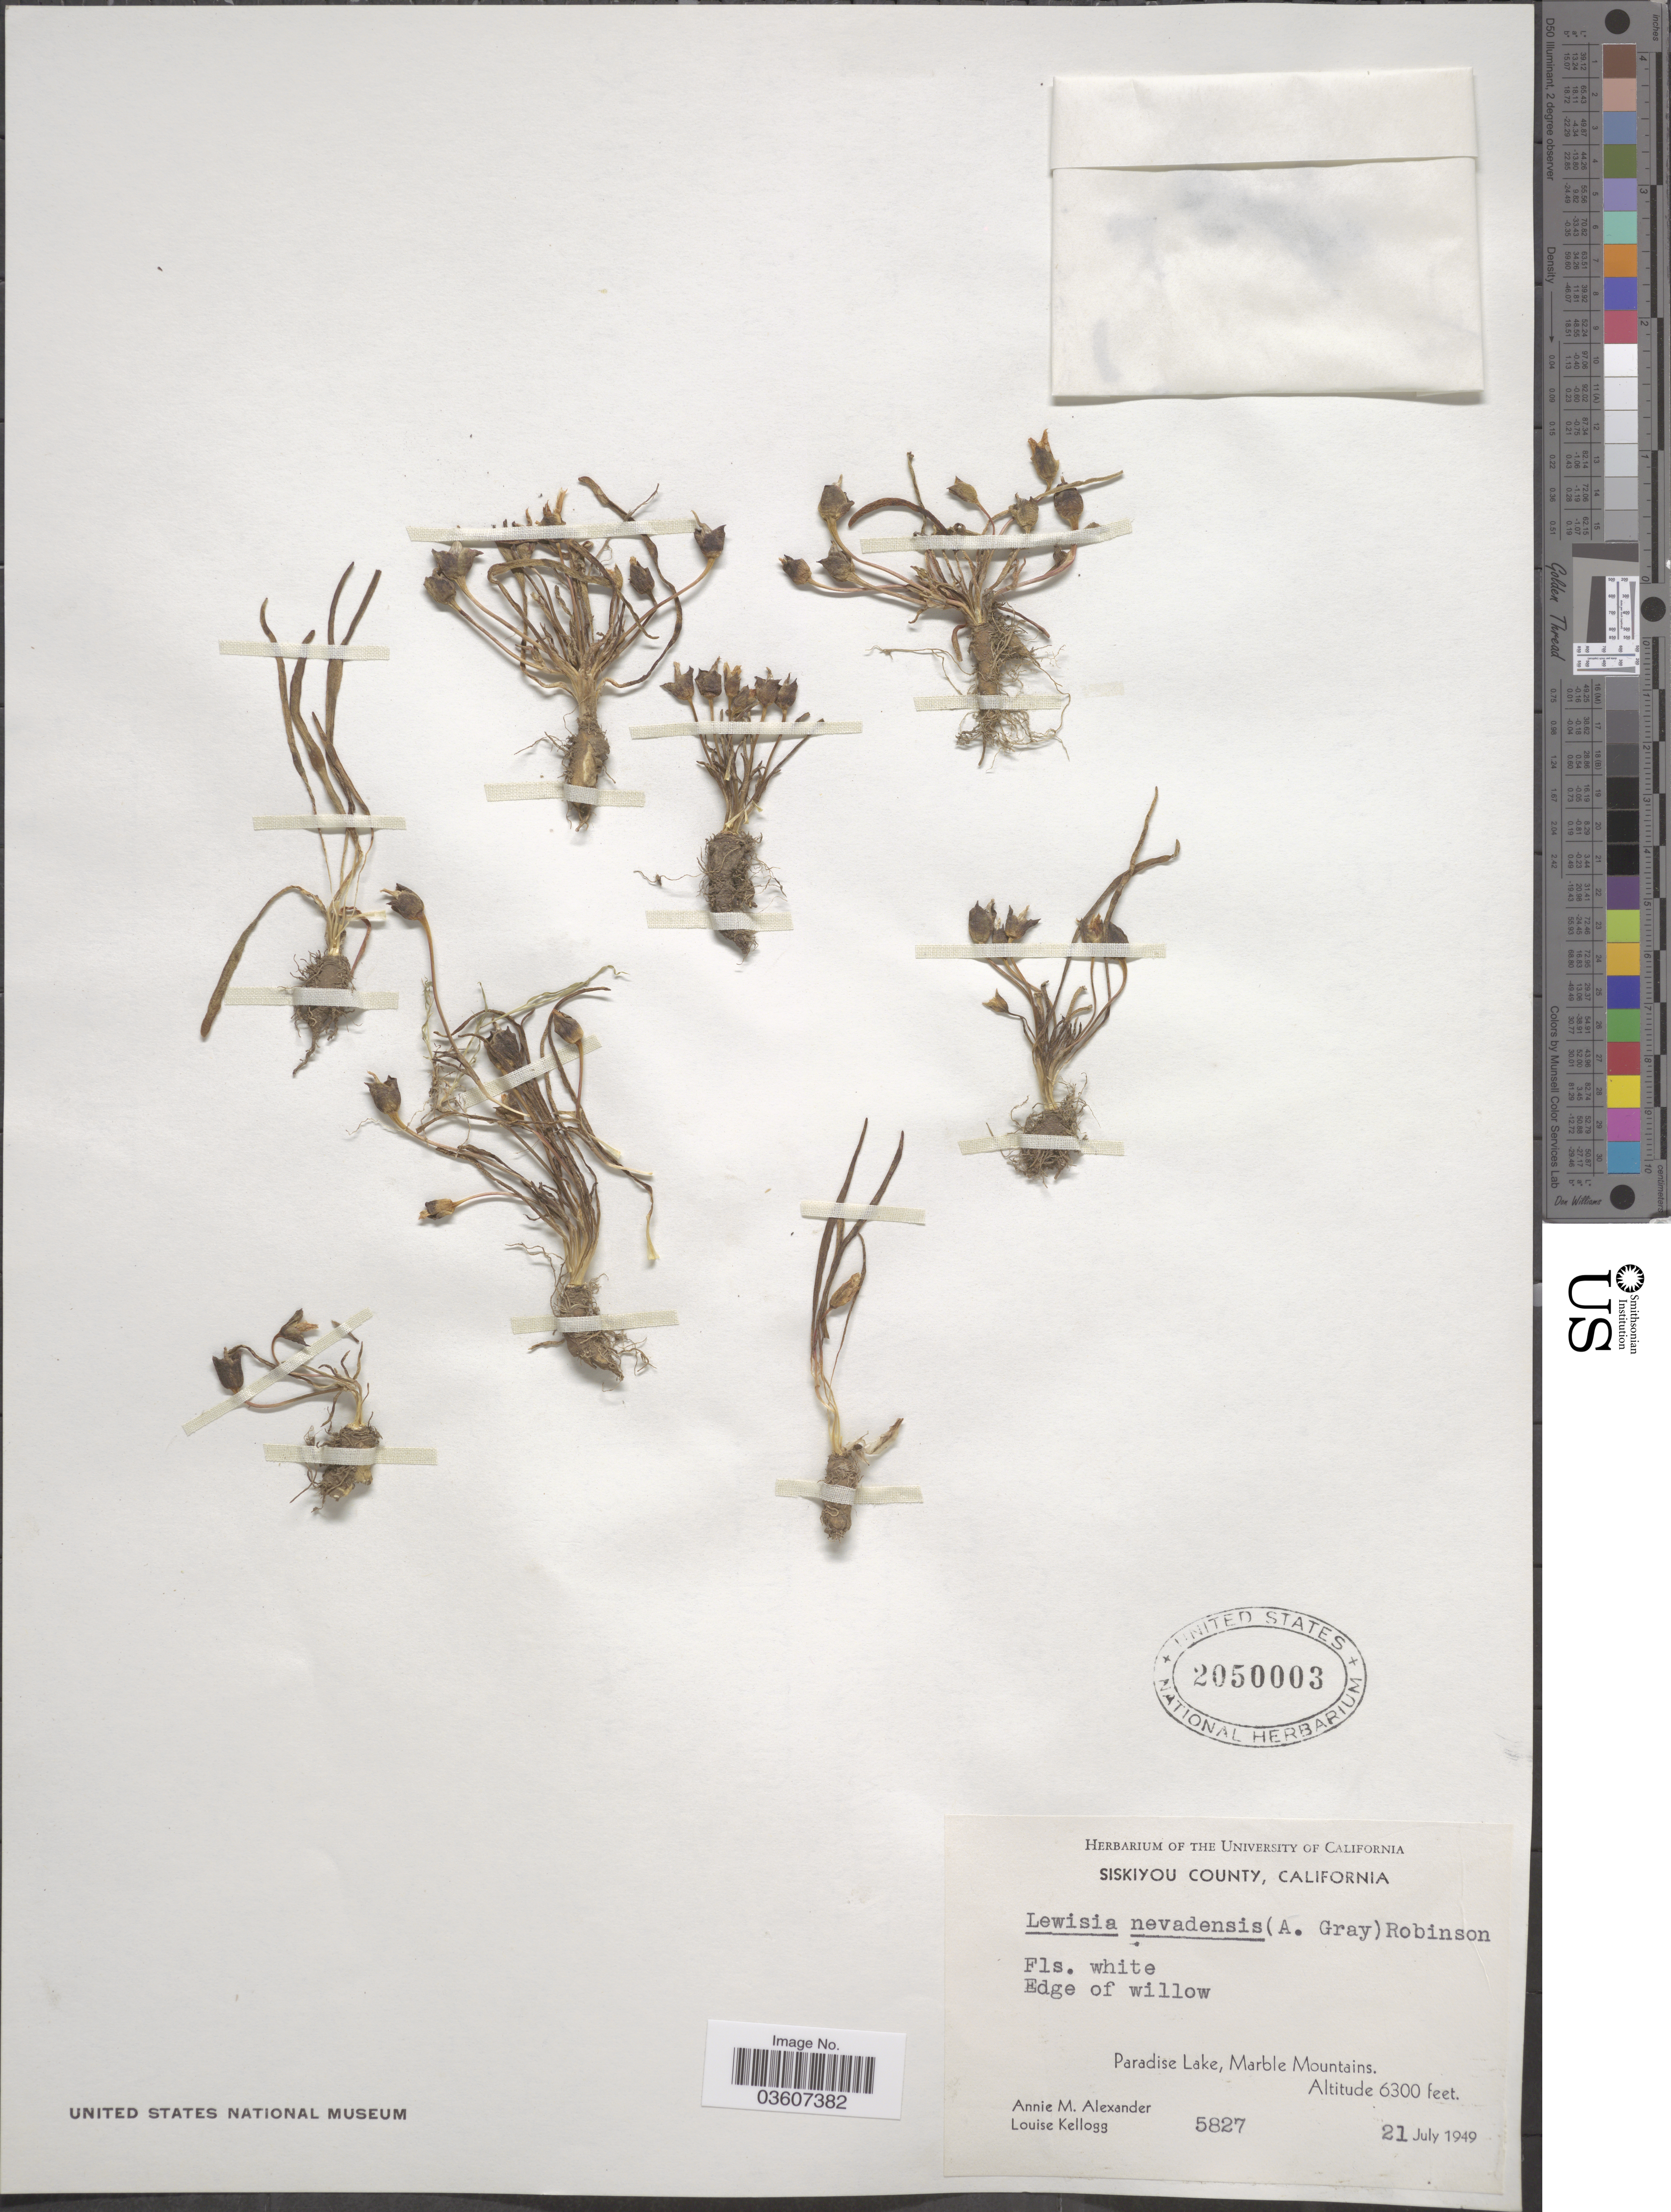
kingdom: Plantae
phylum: Tracheophyta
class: Magnoliopsida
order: Caryophyllales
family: Montiaceae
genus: Lewisia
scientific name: Lewisia nevadensis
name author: (A. Gray) B.L. Rob.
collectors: A. M. Alexander & L. Kellogg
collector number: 5827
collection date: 1949-07-21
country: United States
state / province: California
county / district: Siskiyou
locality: Siskiyou County. Paradise Lake, Marble Mountains.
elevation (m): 1920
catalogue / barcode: US 2050003